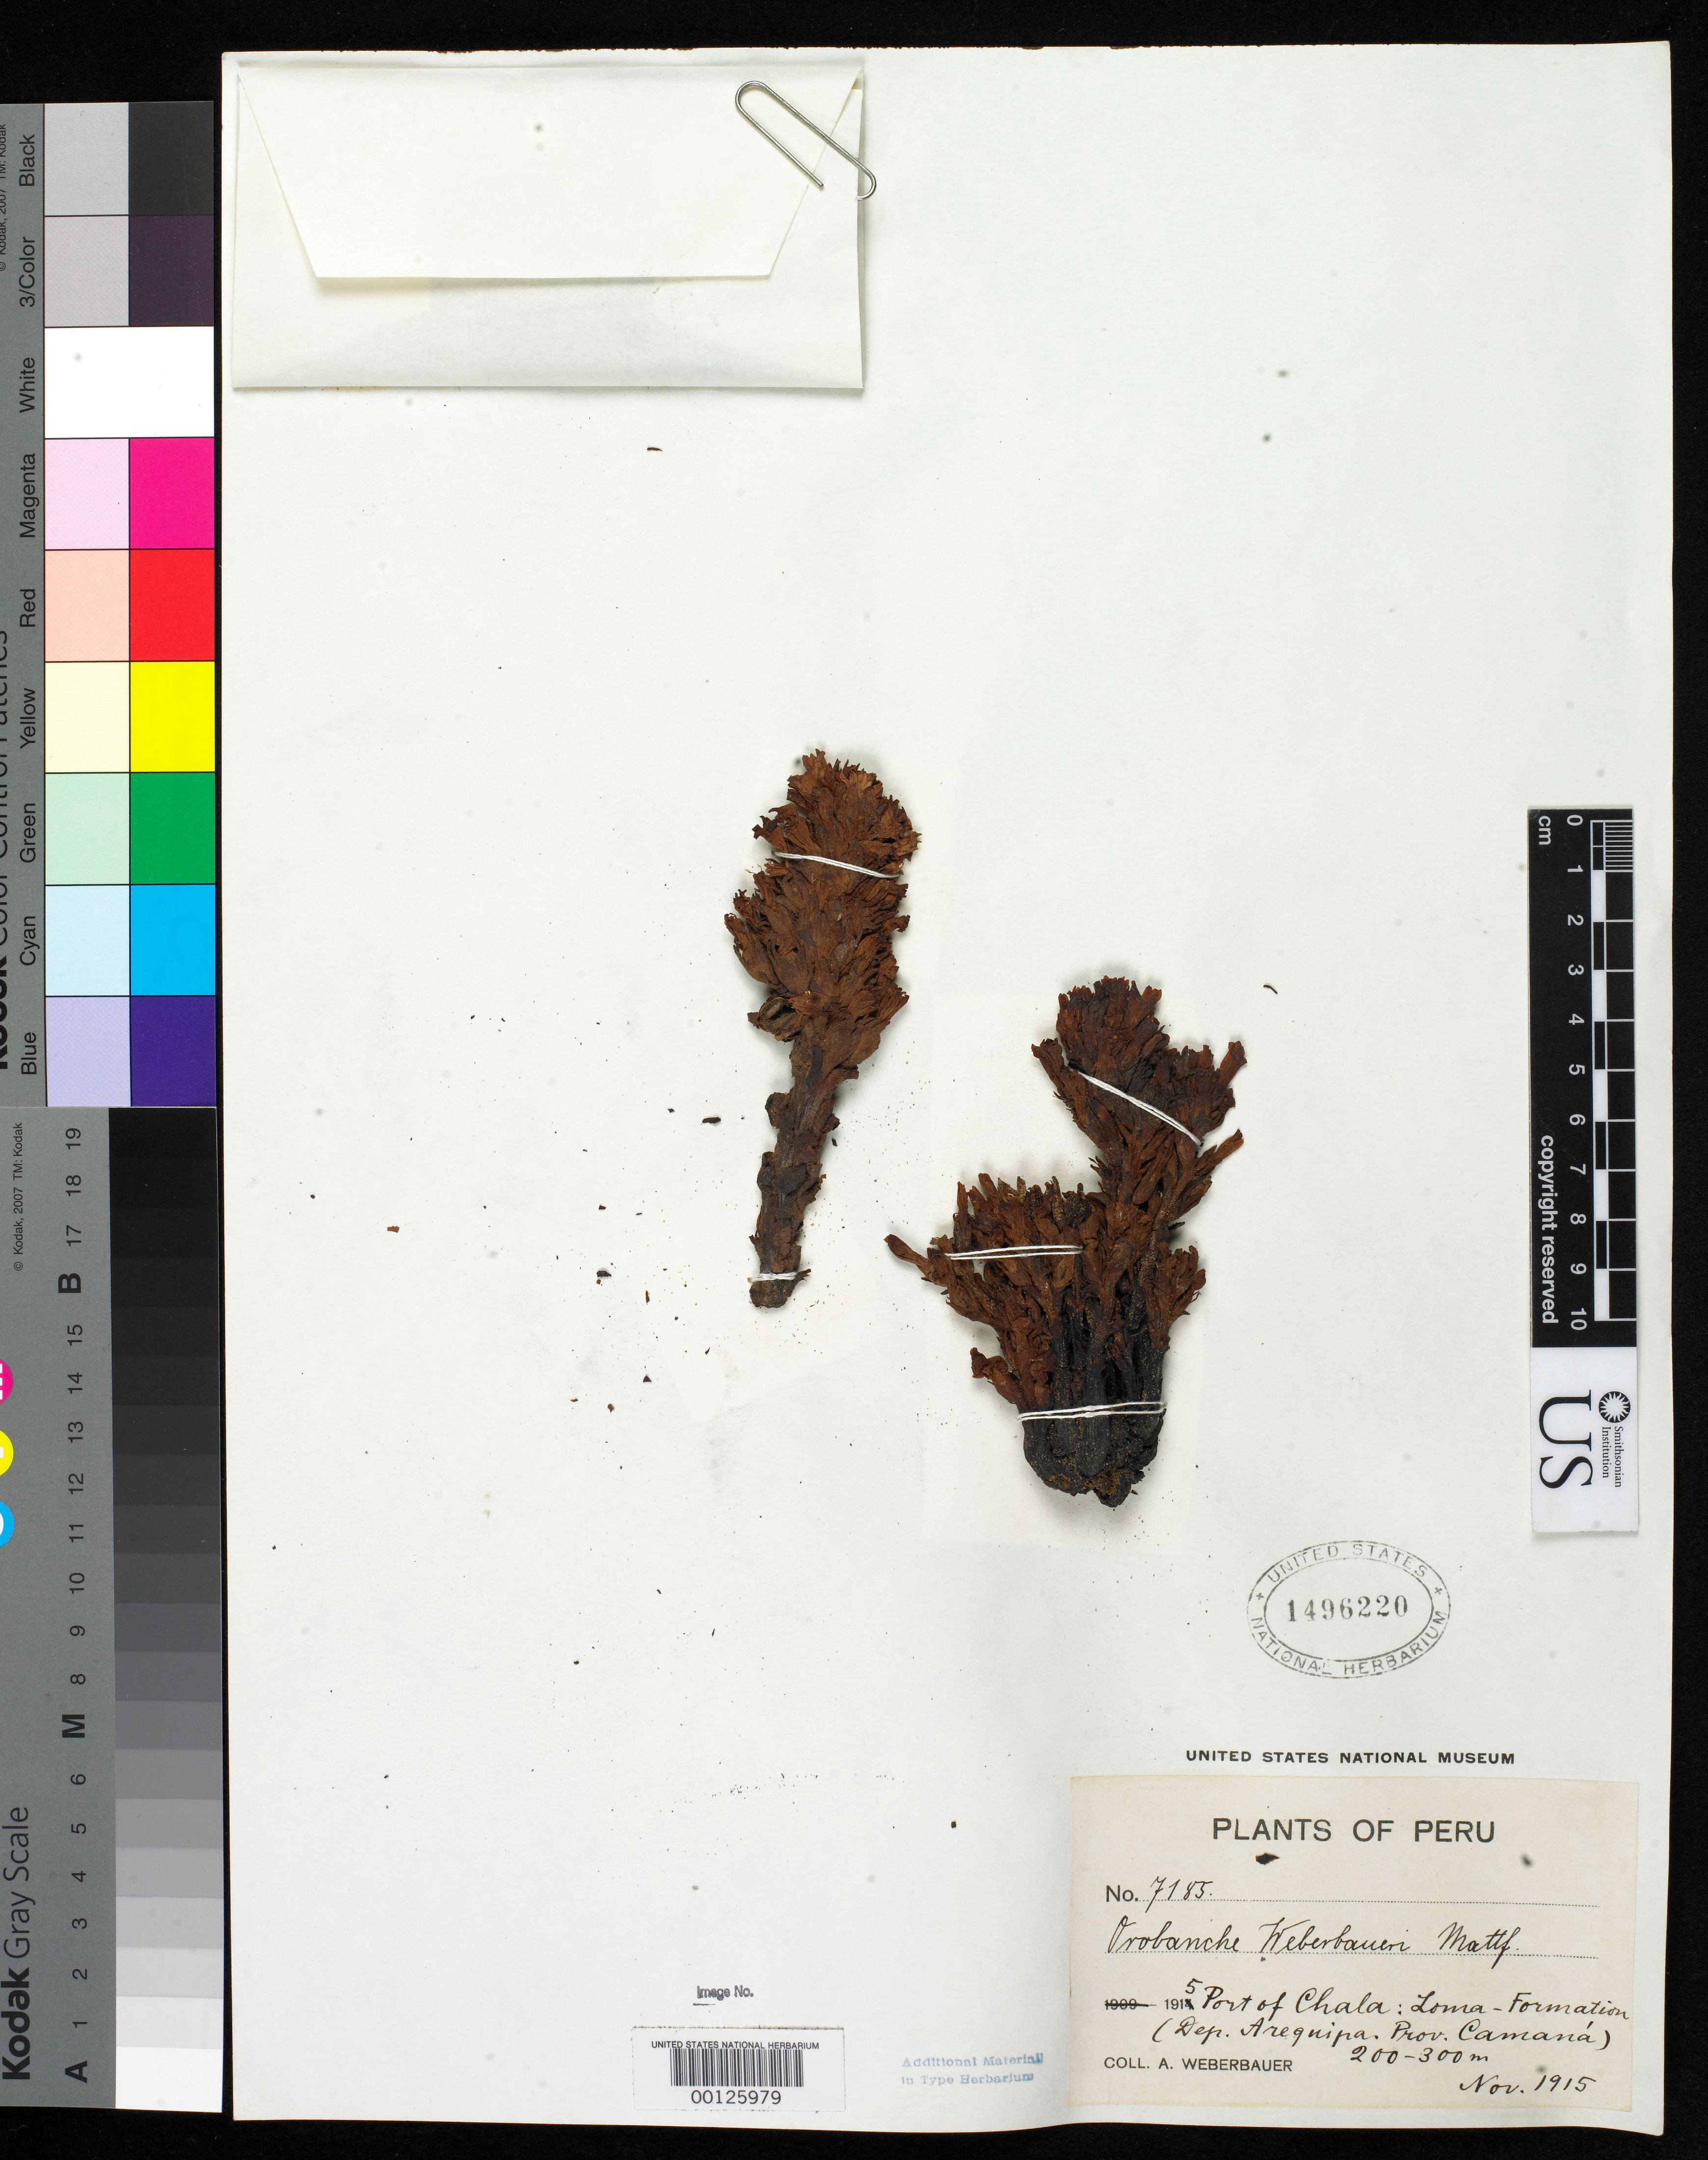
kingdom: Plantae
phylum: Tracheophyta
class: Magnoliopsida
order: Lamiales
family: Orobanchaceae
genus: Orobanche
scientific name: Orobanche weberbaueri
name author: Mattf.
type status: Isotype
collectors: A. Weberbauer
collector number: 7185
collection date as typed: Nov 1915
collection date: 1915-11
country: Peru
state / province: Arequipa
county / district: Camaná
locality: Port of Chala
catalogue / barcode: US 1496220